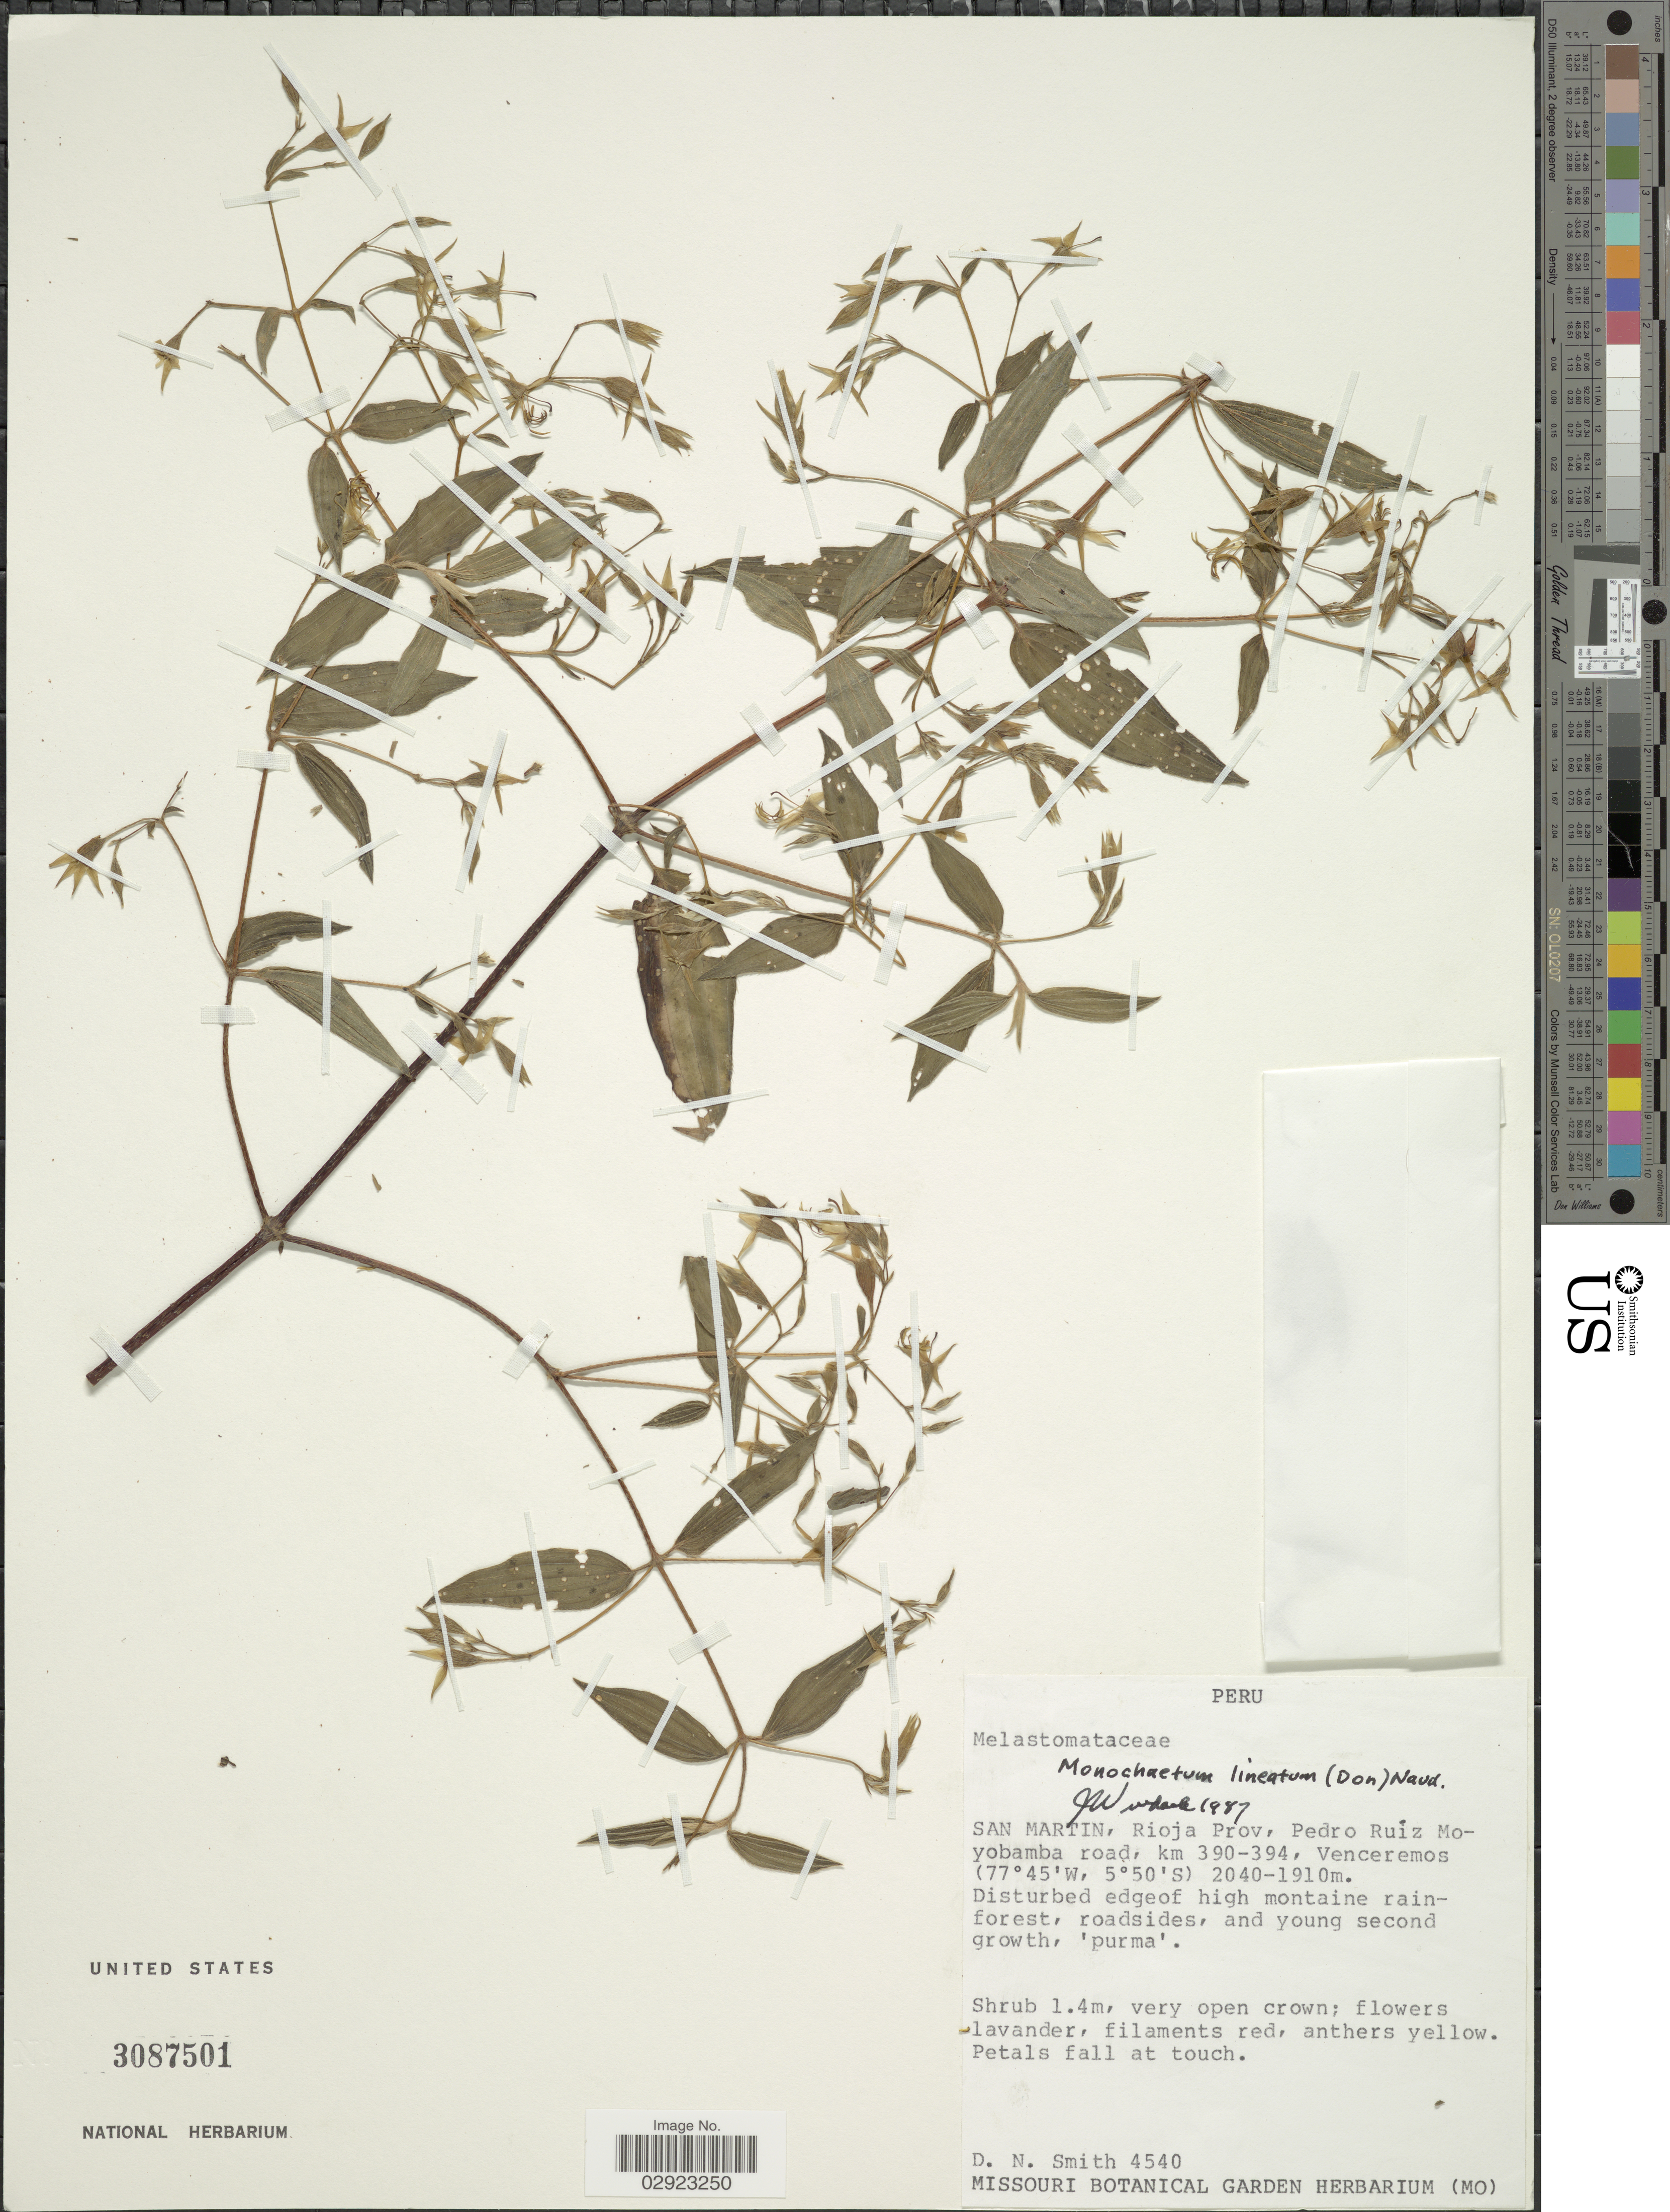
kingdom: Plantae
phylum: Tracheophyta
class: Magnoliopsida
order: Myrtales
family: Melastomataceae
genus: Monochaetum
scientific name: Monochaetum lineatum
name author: (D. Don) Naudin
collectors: D. Smith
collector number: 4540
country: Peru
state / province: San Martín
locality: Rioja Prov, Pedro Ruiz Moyobamba road, km 390-394, Venceremos.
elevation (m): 1910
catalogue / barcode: US 3087501